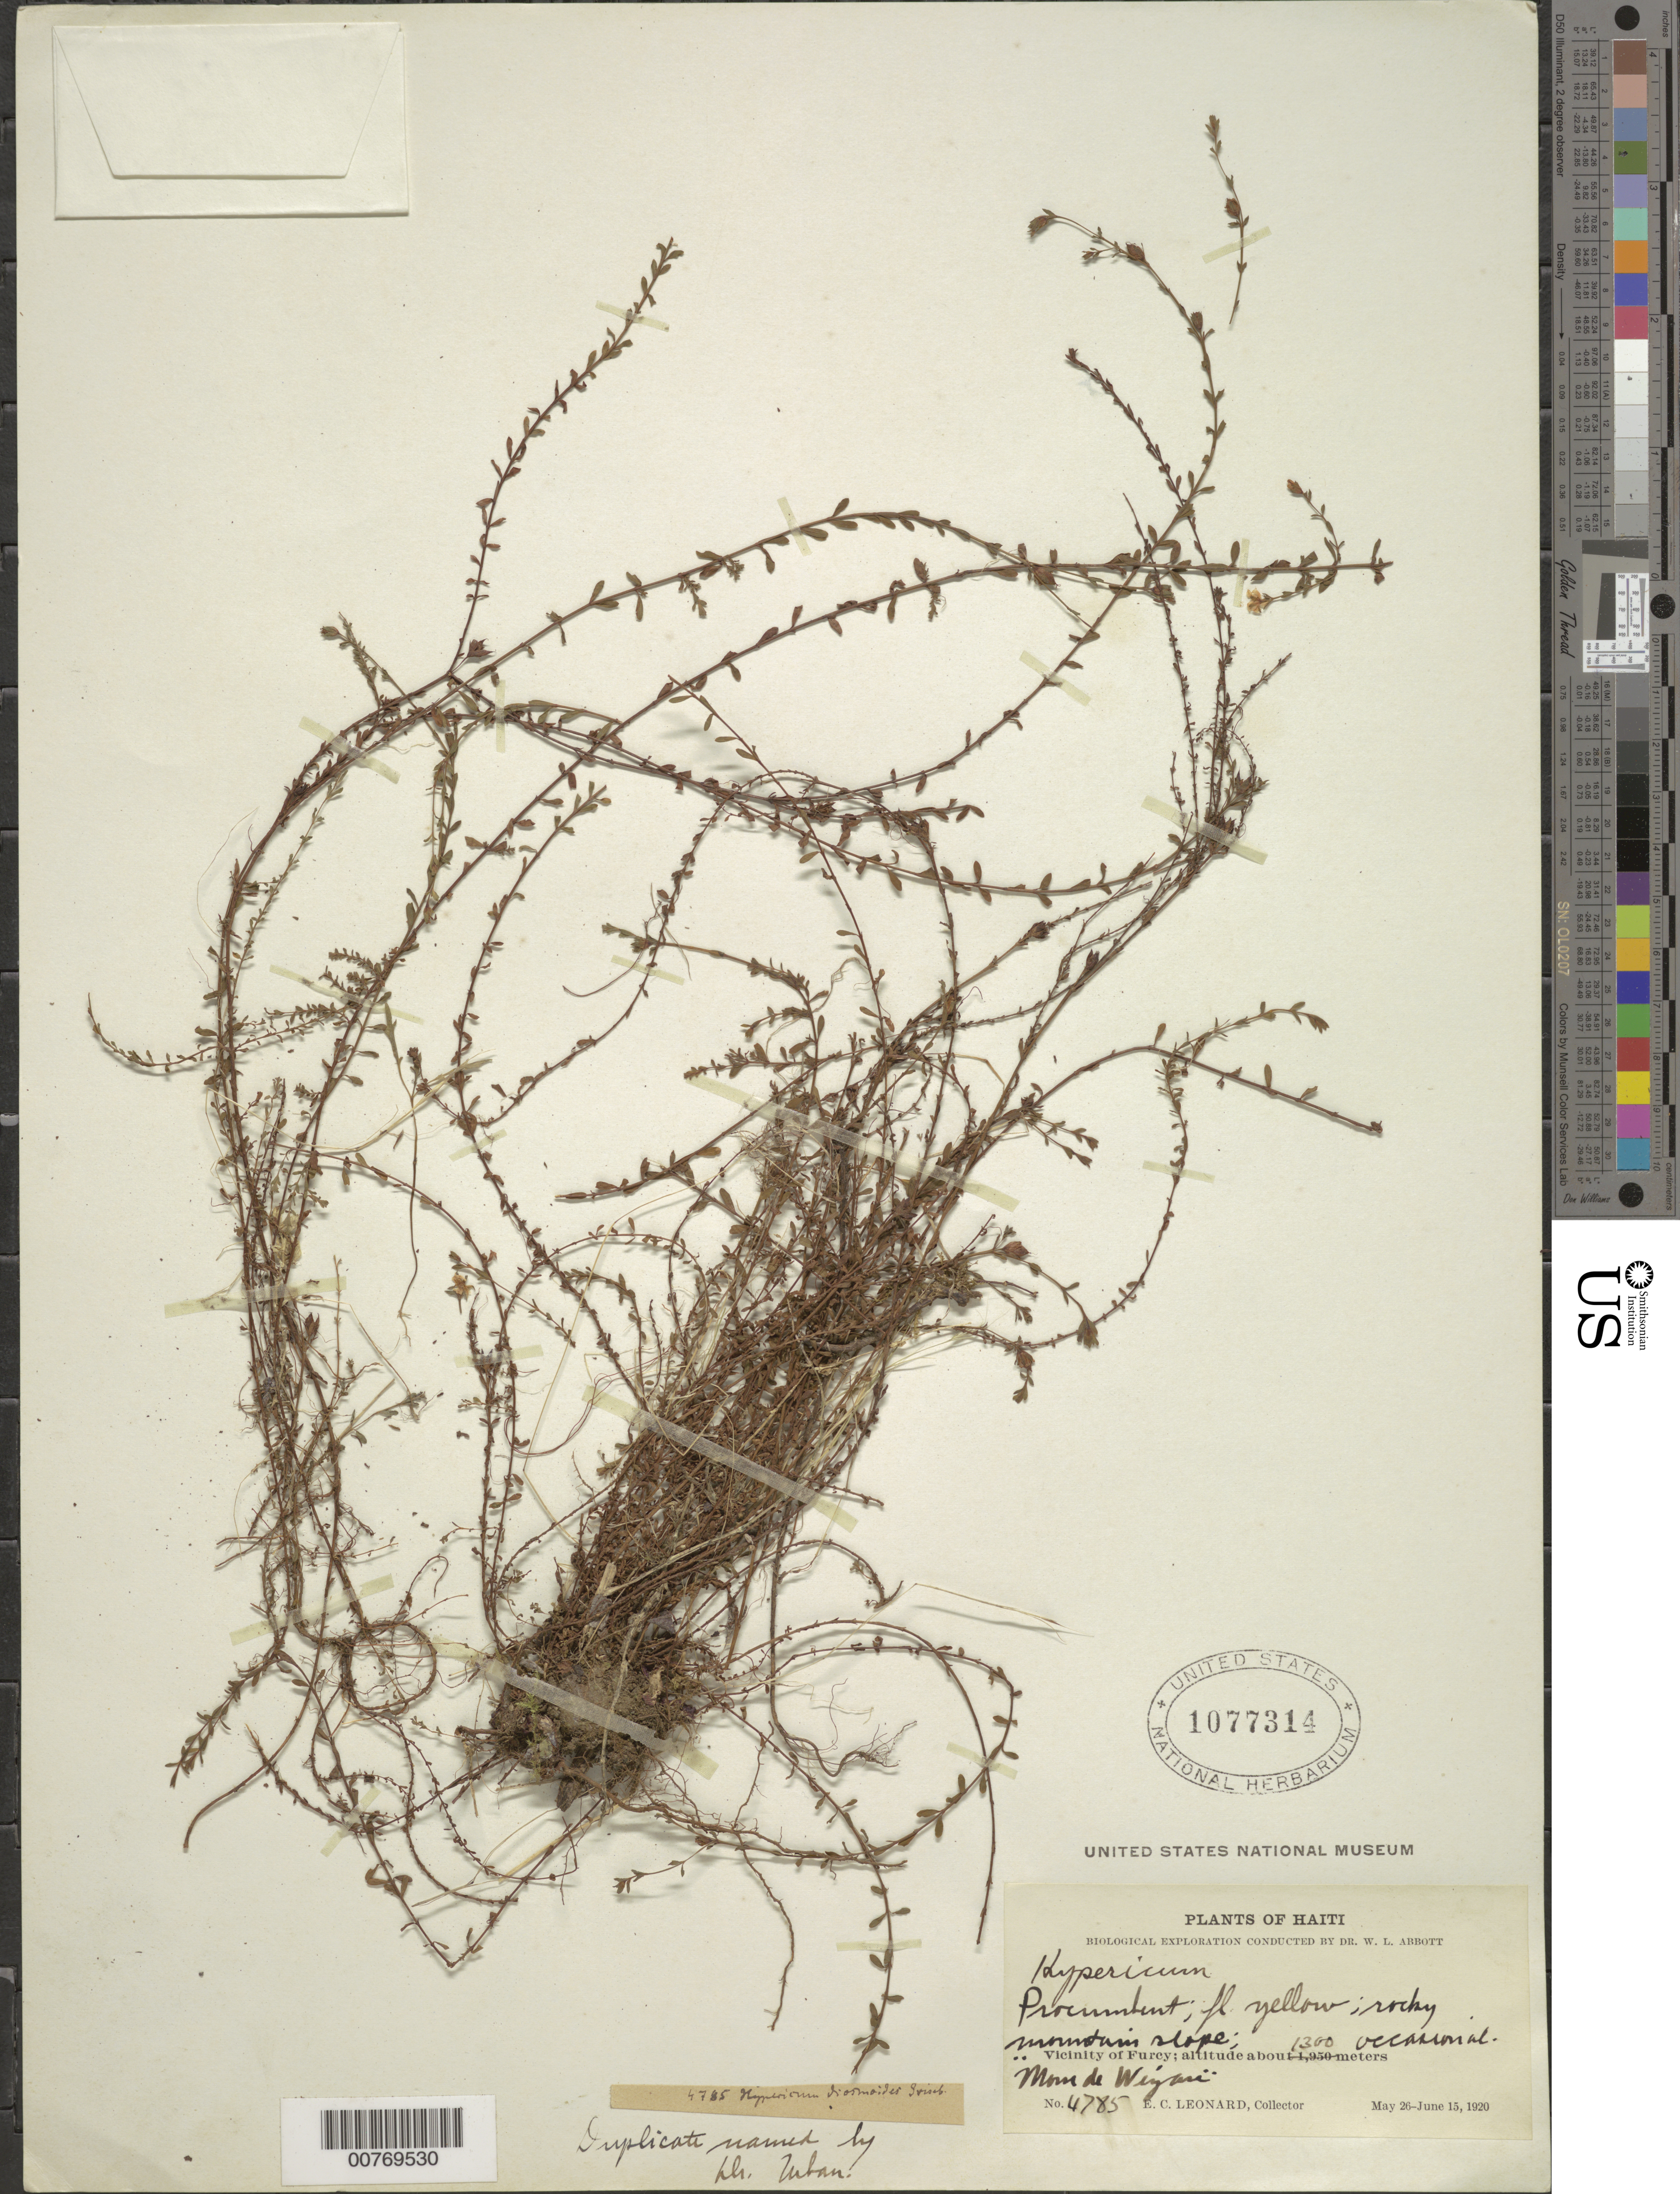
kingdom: Plantae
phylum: Tracheophyta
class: Magnoliopsida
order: Malpighiales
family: Hypericaceae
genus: Hypericum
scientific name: Hypericum diosmoides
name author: Griseb.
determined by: Urban, Ignatz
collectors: E. C. Leonard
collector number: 4785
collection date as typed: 26 May 1920 15 Jun 1920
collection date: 1920-05-26/1920-06-15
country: Haiti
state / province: Ouest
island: Hispaniola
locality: Vicinity of Furcy, "Mom de Wiyari".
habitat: Rocky mountain slope, occasional.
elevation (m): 1300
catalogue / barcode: US 1077314